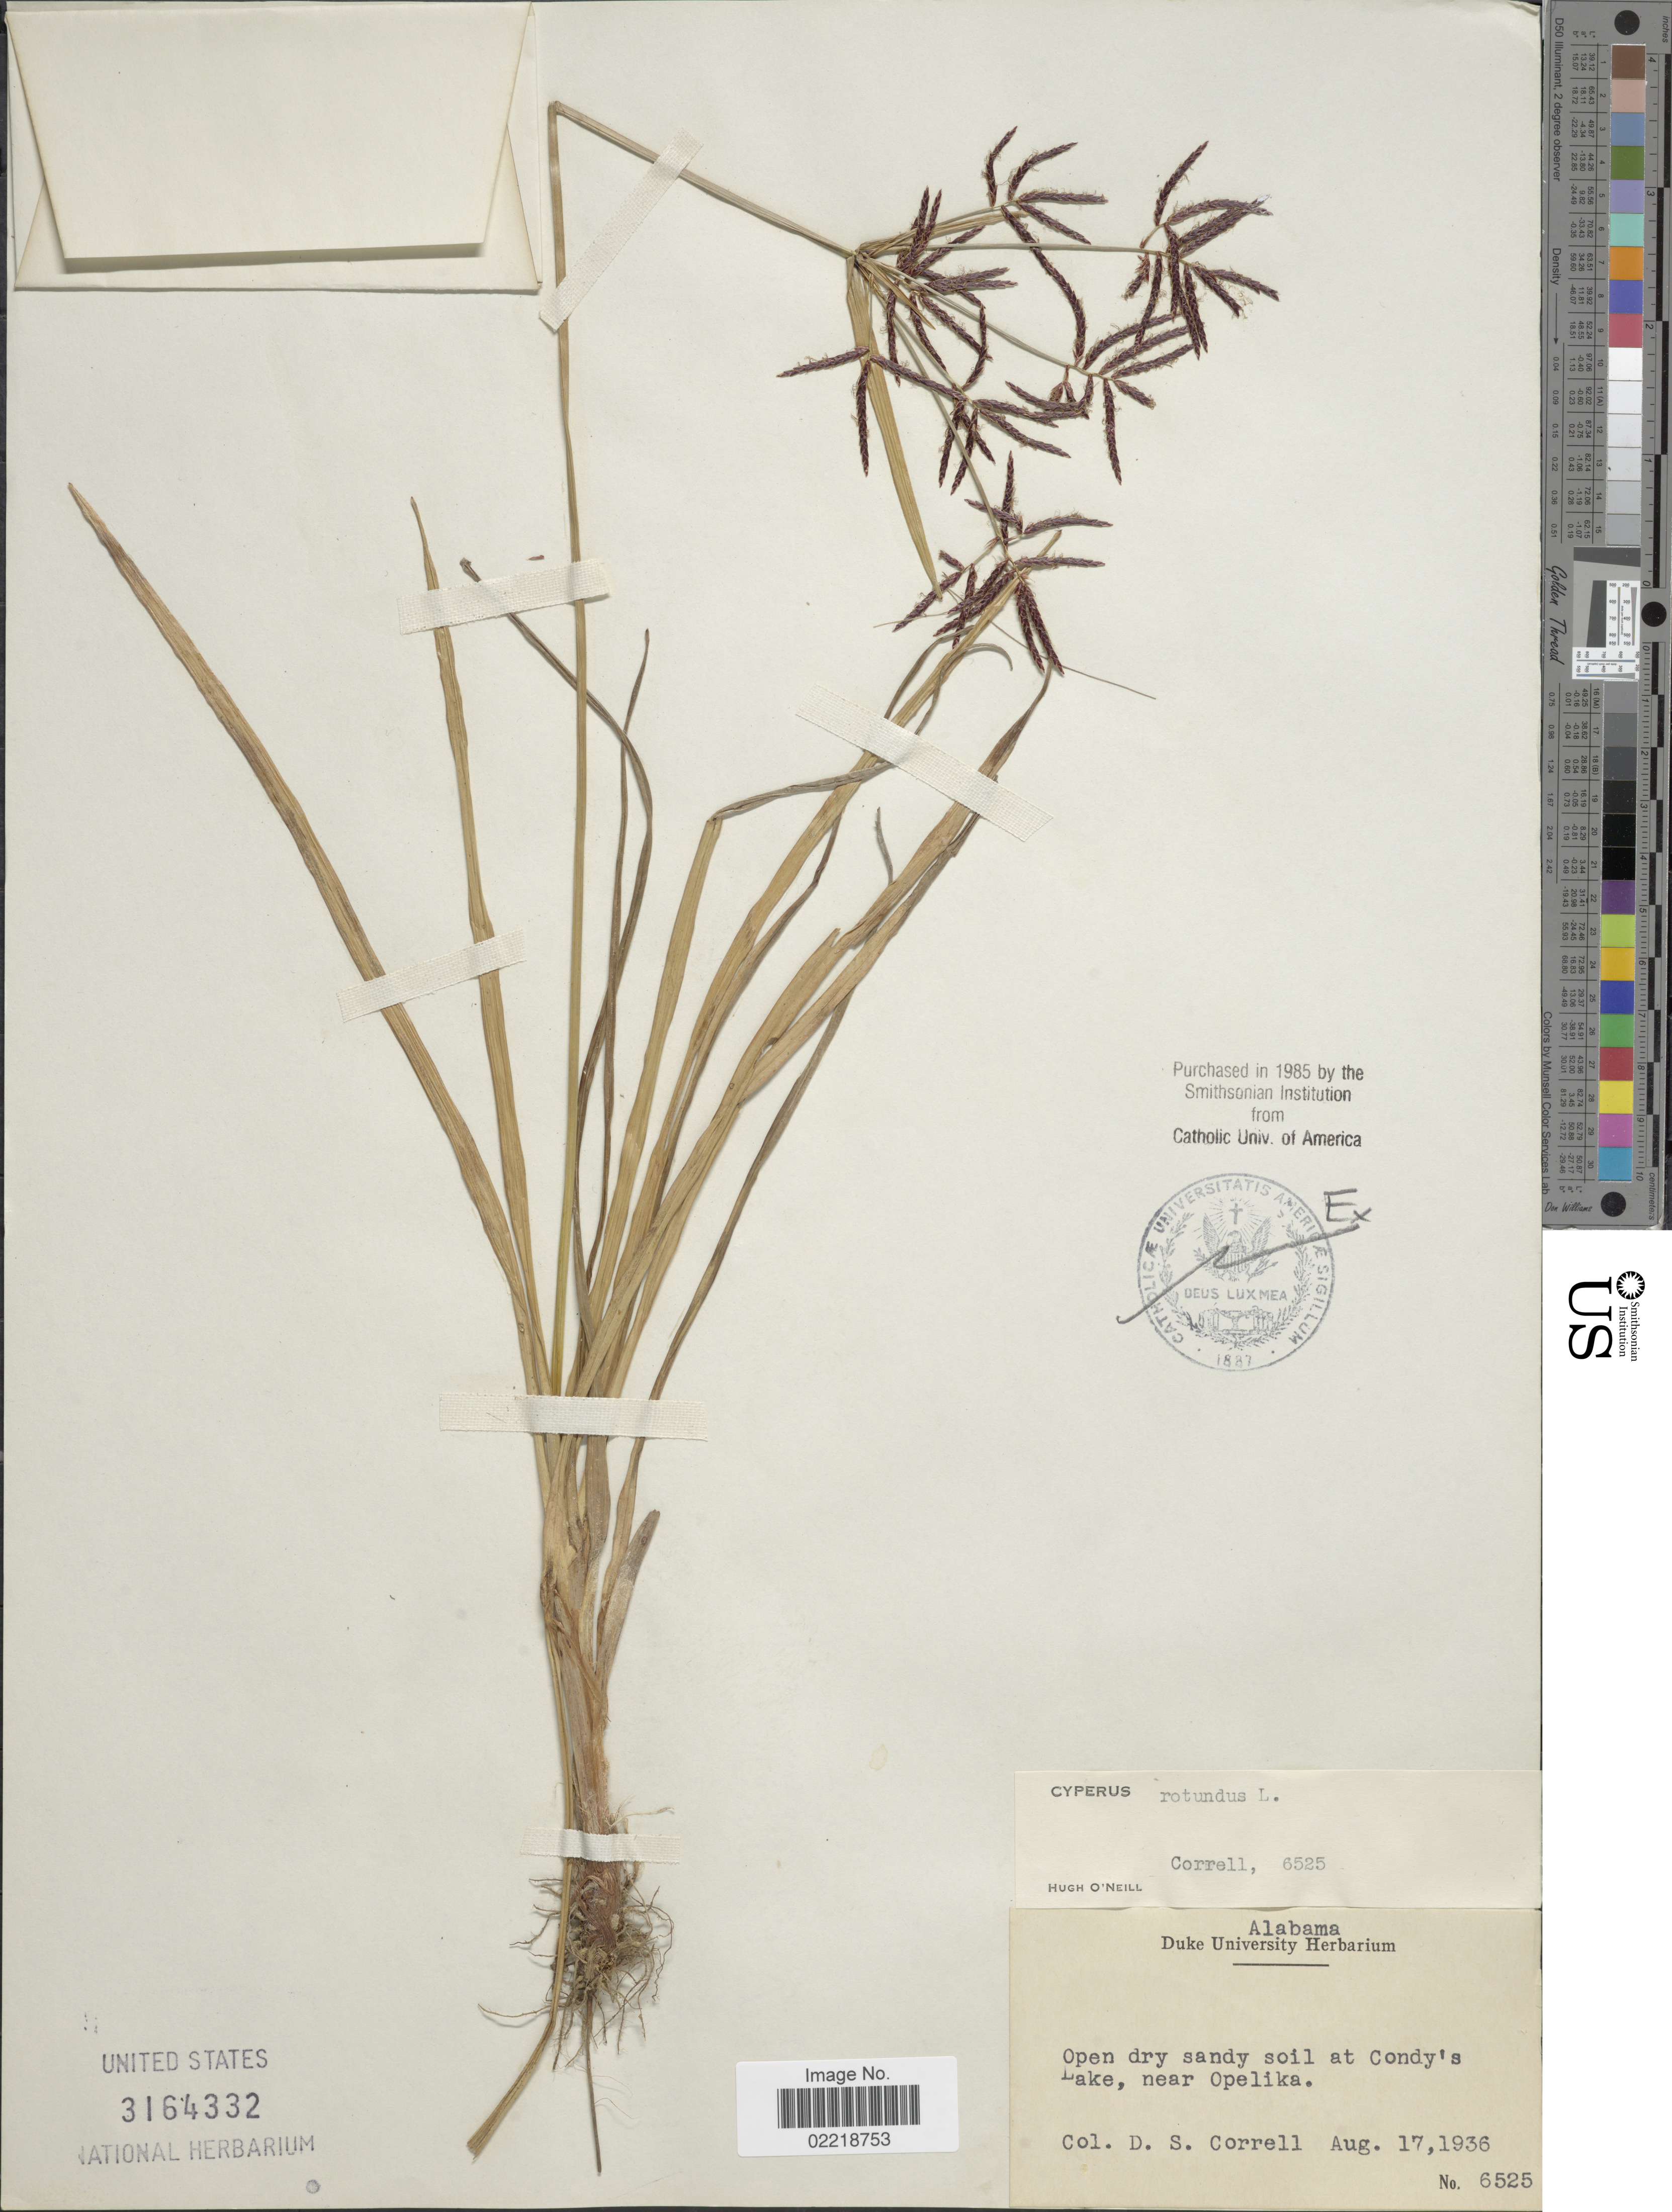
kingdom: Plantae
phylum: Tracheophyta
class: Liliopsida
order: Poales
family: Cyperaceae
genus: Cyperus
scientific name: Cyperus rotundus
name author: L.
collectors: D. S. Correll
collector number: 6525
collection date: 1936-08-17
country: United States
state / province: Alabama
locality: Condy's Lake, near Opelika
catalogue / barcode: US 3164332